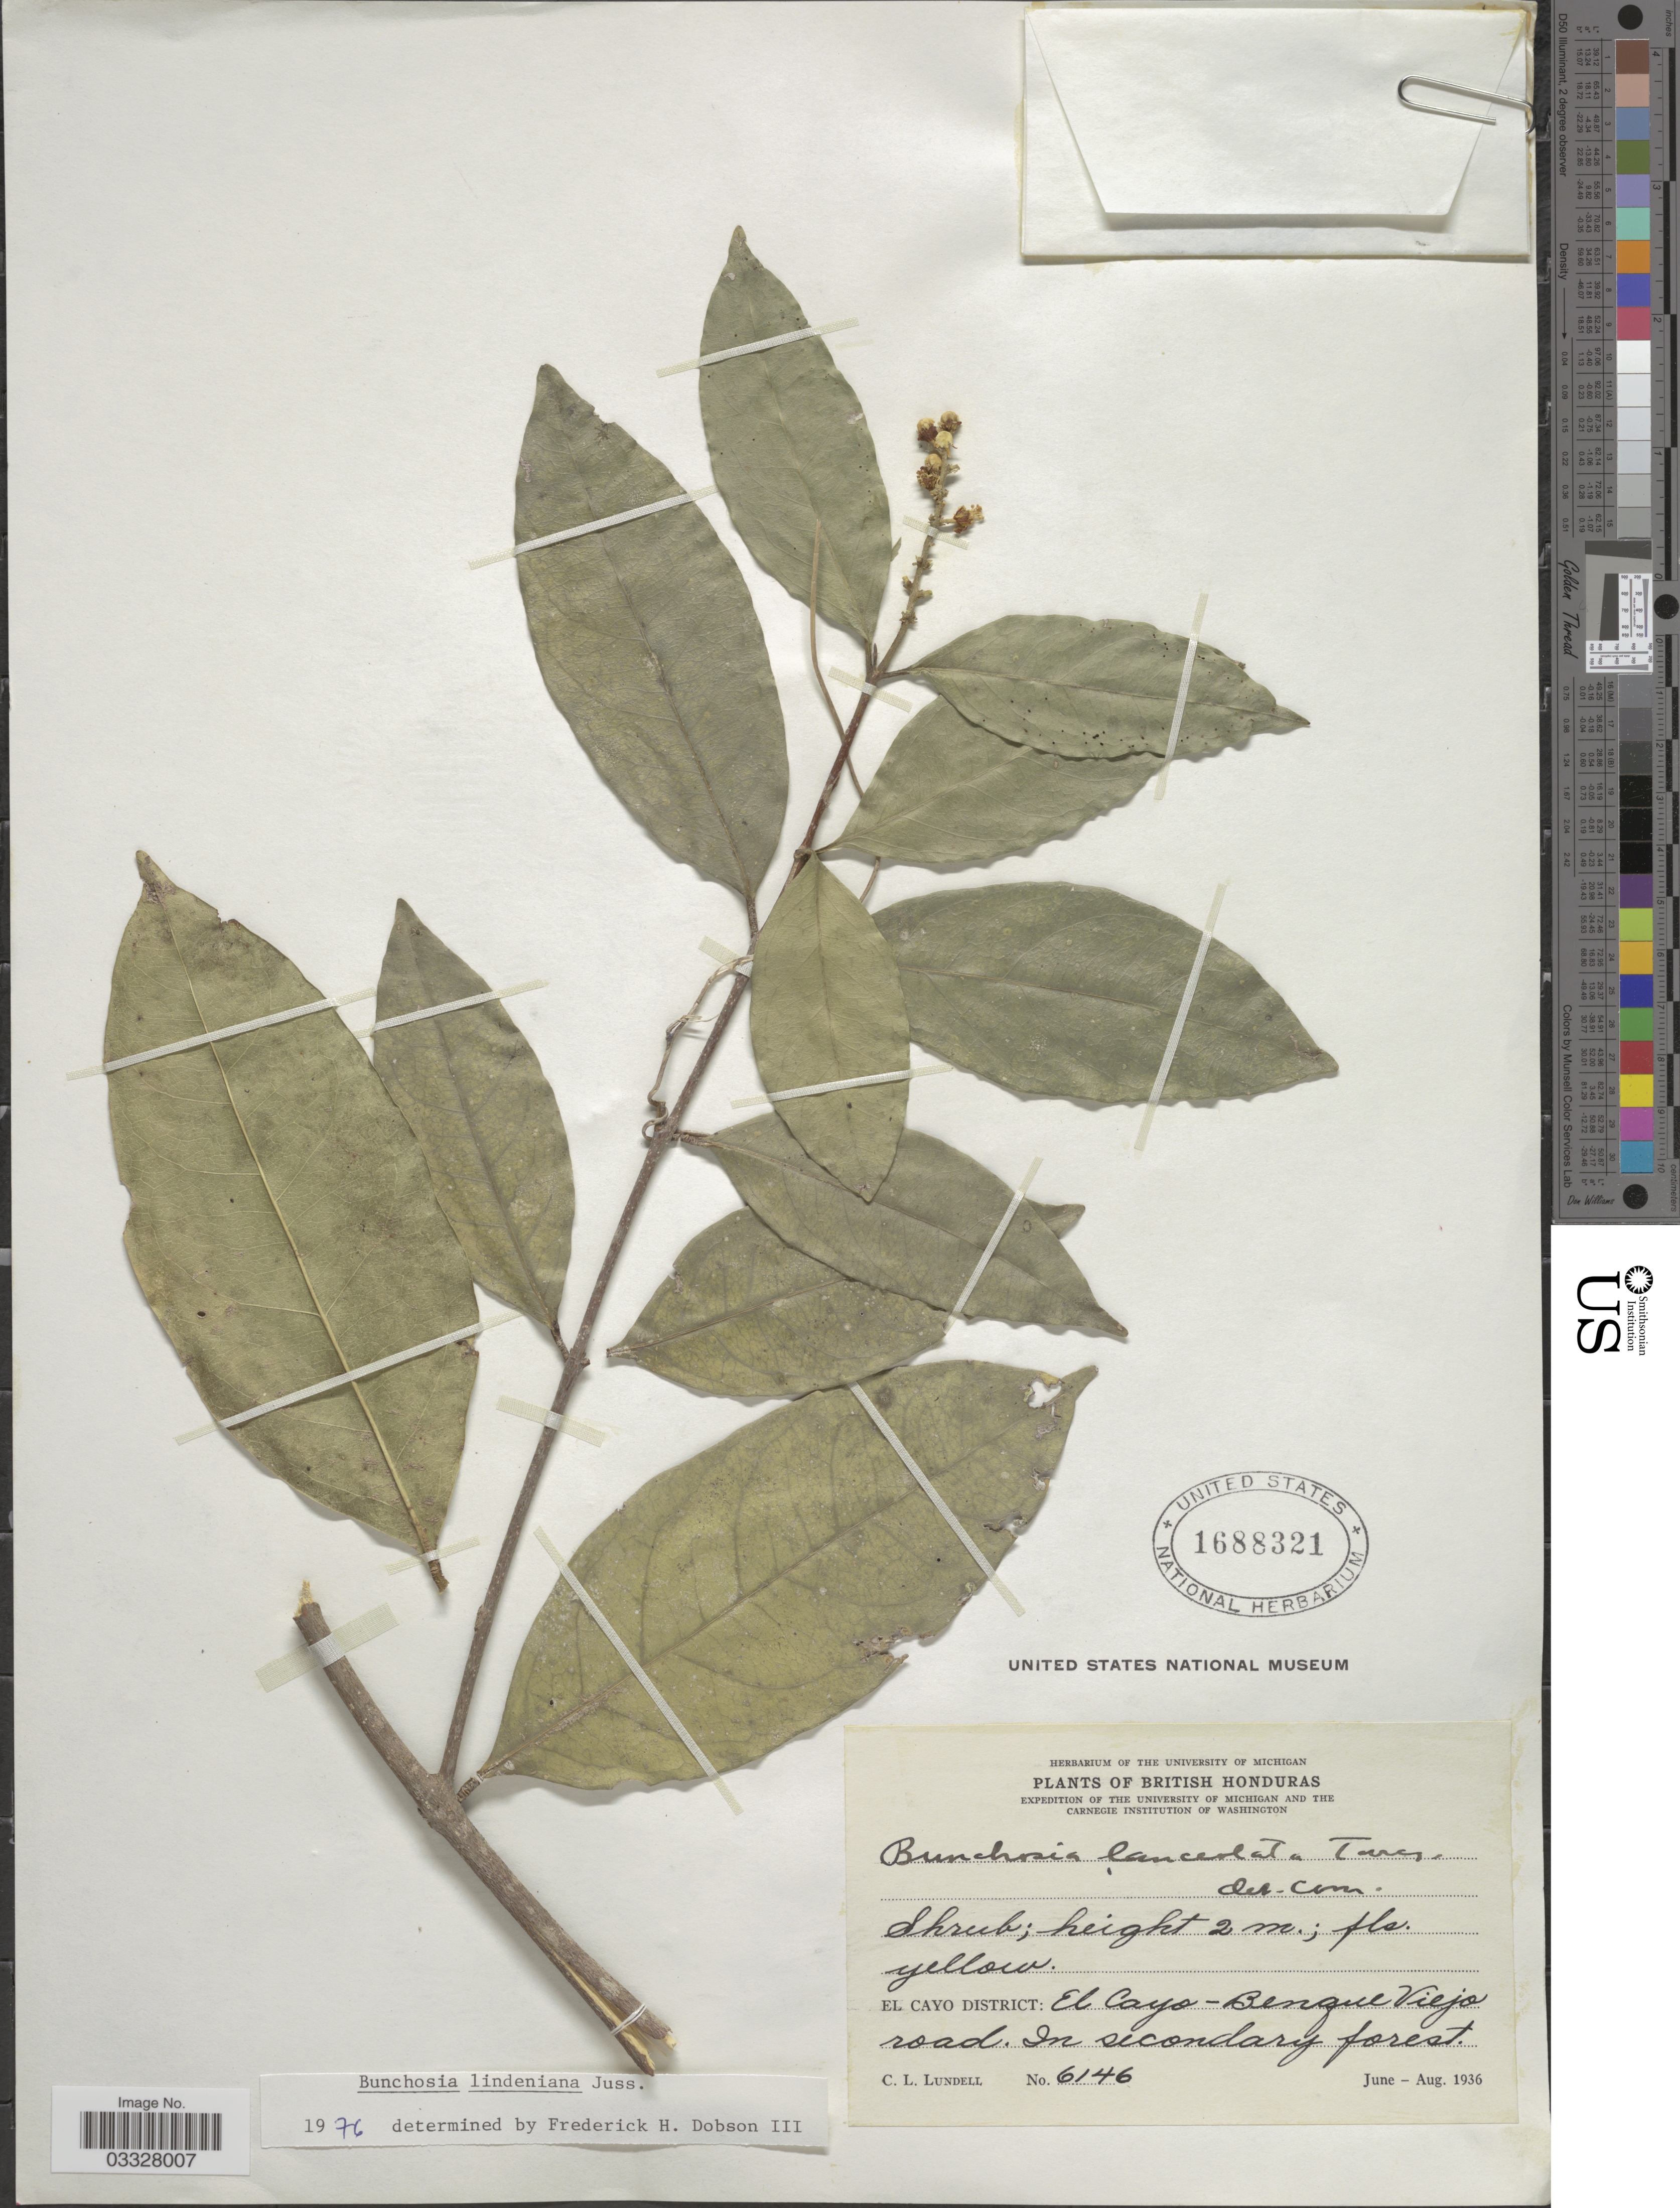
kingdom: Plantae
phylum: Tracheophyta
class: Magnoliopsida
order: Malpighiales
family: Malpighiaceae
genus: Bunchosia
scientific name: Bunchosia lindeniana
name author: A. Juss.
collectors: C. L. Lundell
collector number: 6146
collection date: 1936-06/1936-08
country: Belize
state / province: Cayo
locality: El Cayo District: El Cayo-Bengue Viejo road.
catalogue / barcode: US 1688321